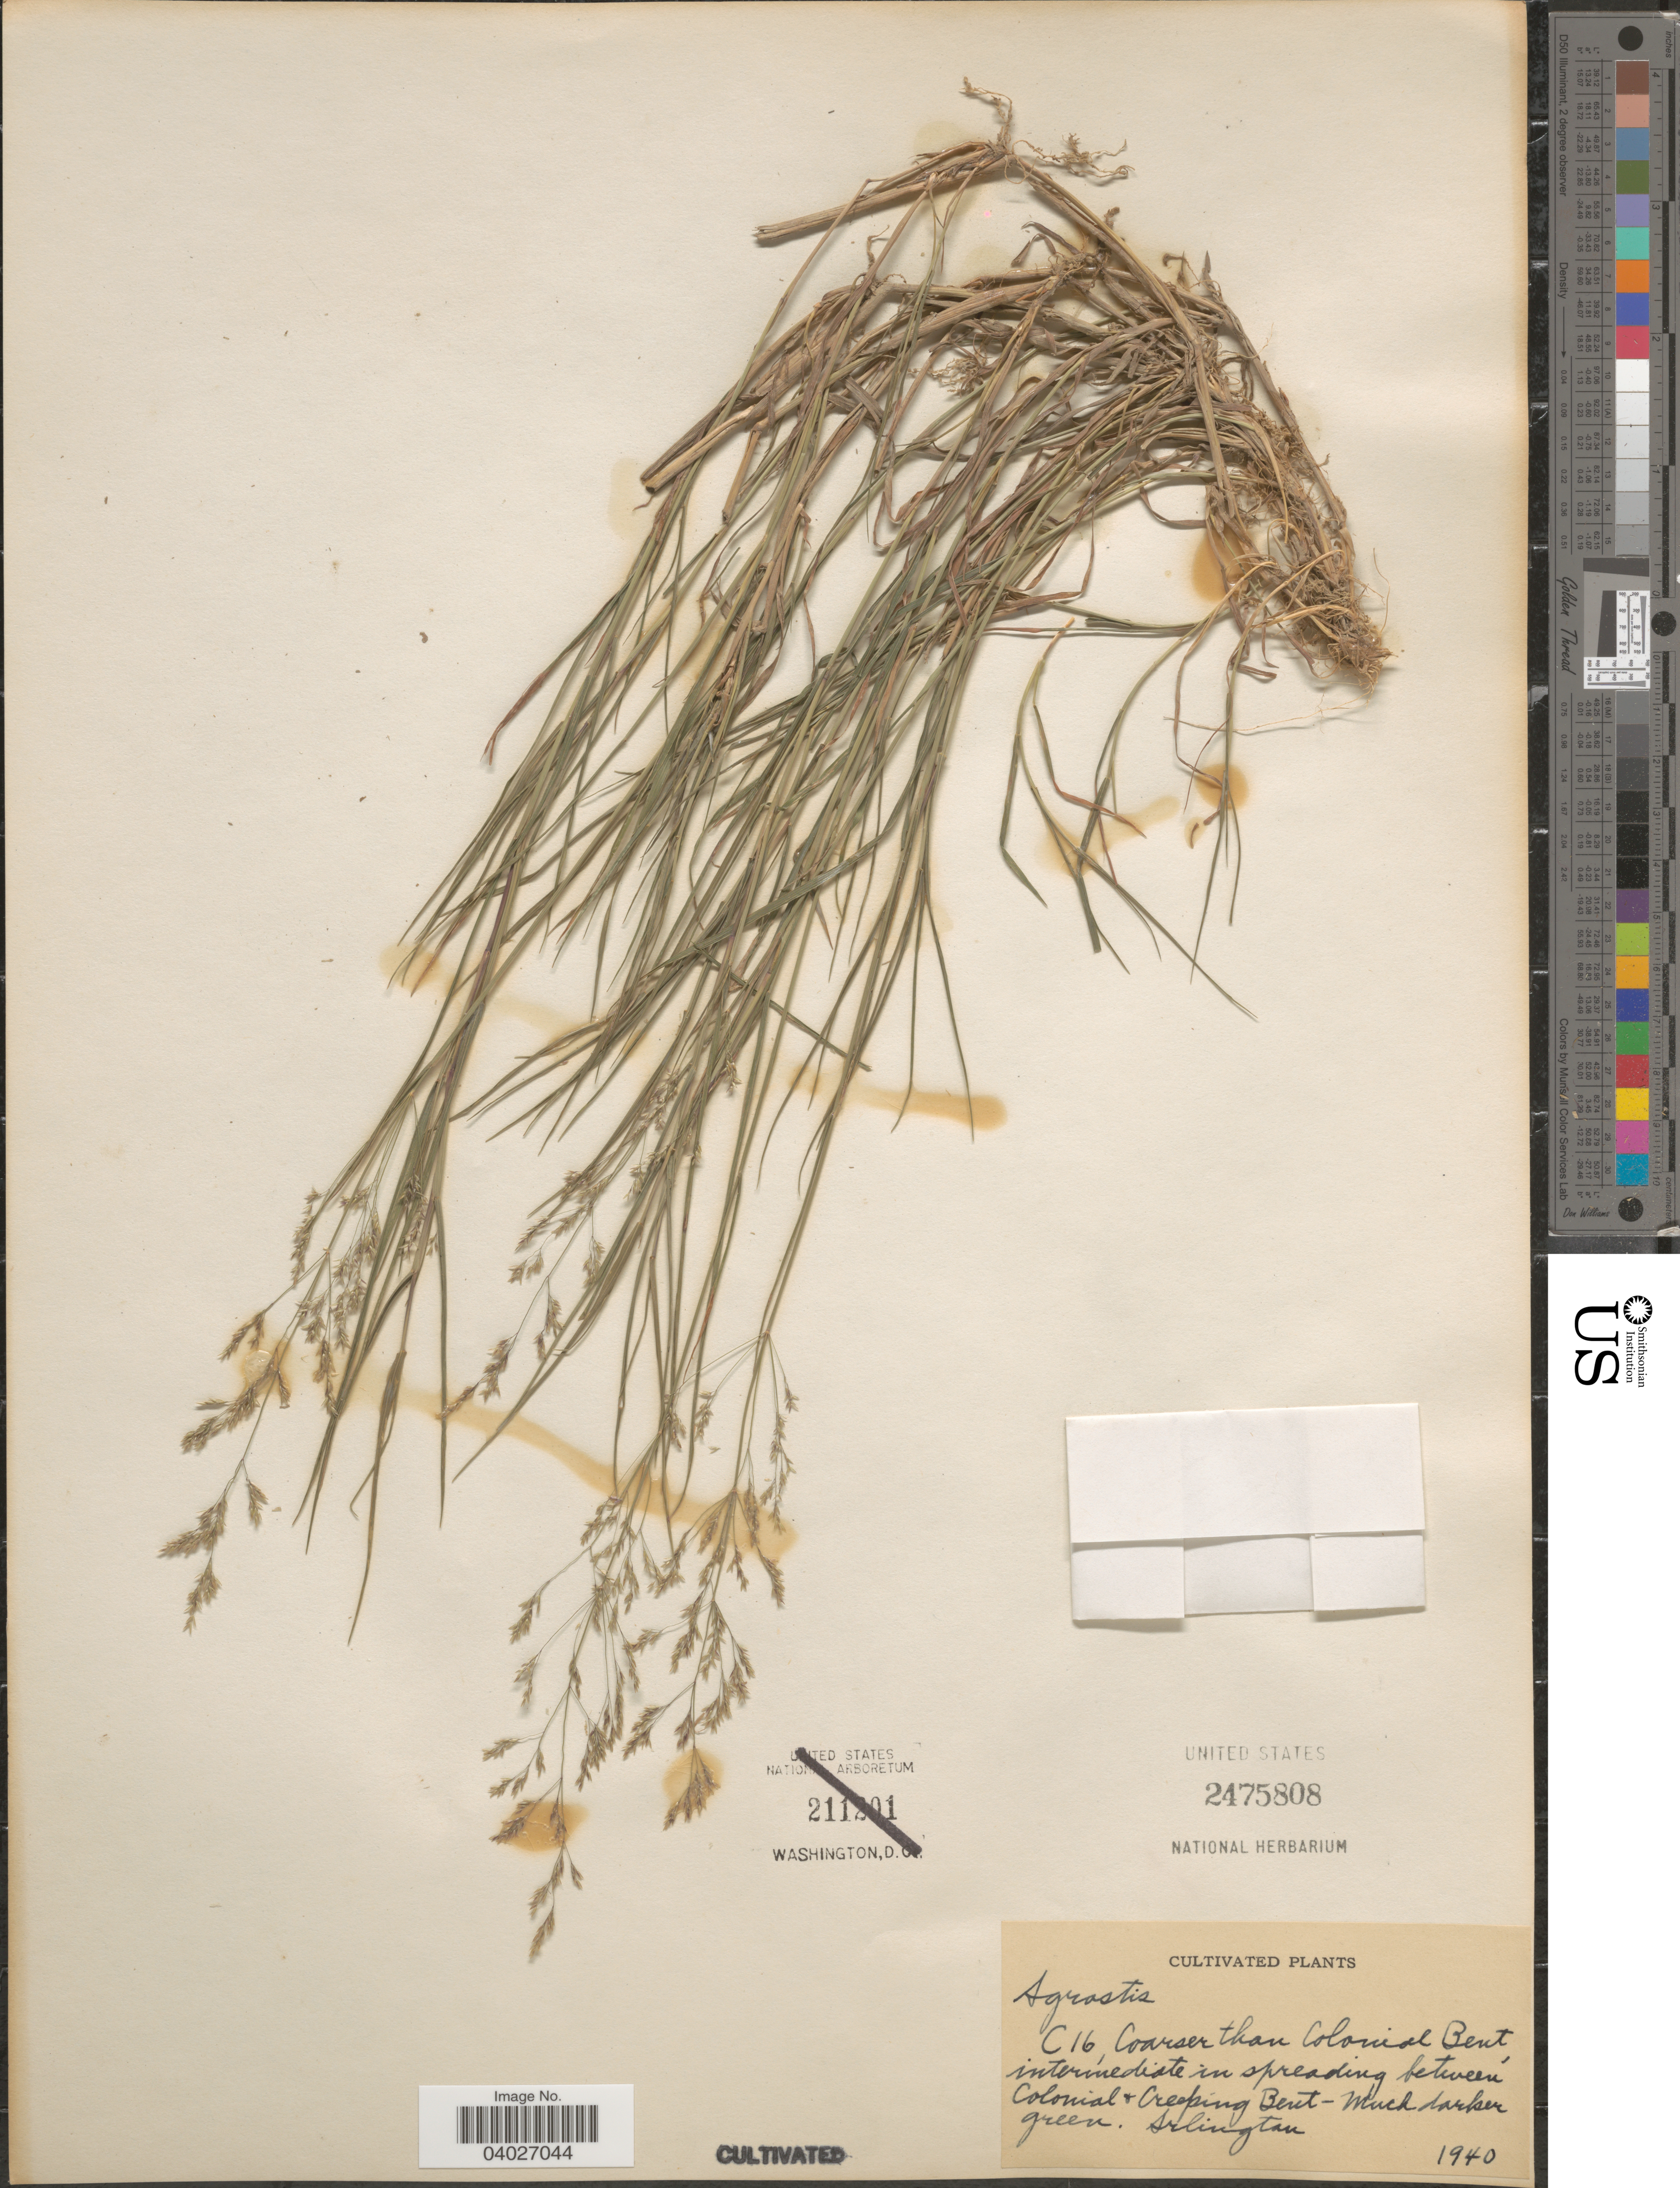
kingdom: Plantae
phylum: Tracheophyta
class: Liliopsida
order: Poales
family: Poaceae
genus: Agrostis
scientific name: Agrostis sp.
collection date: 1940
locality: Arlington.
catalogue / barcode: US 2475808